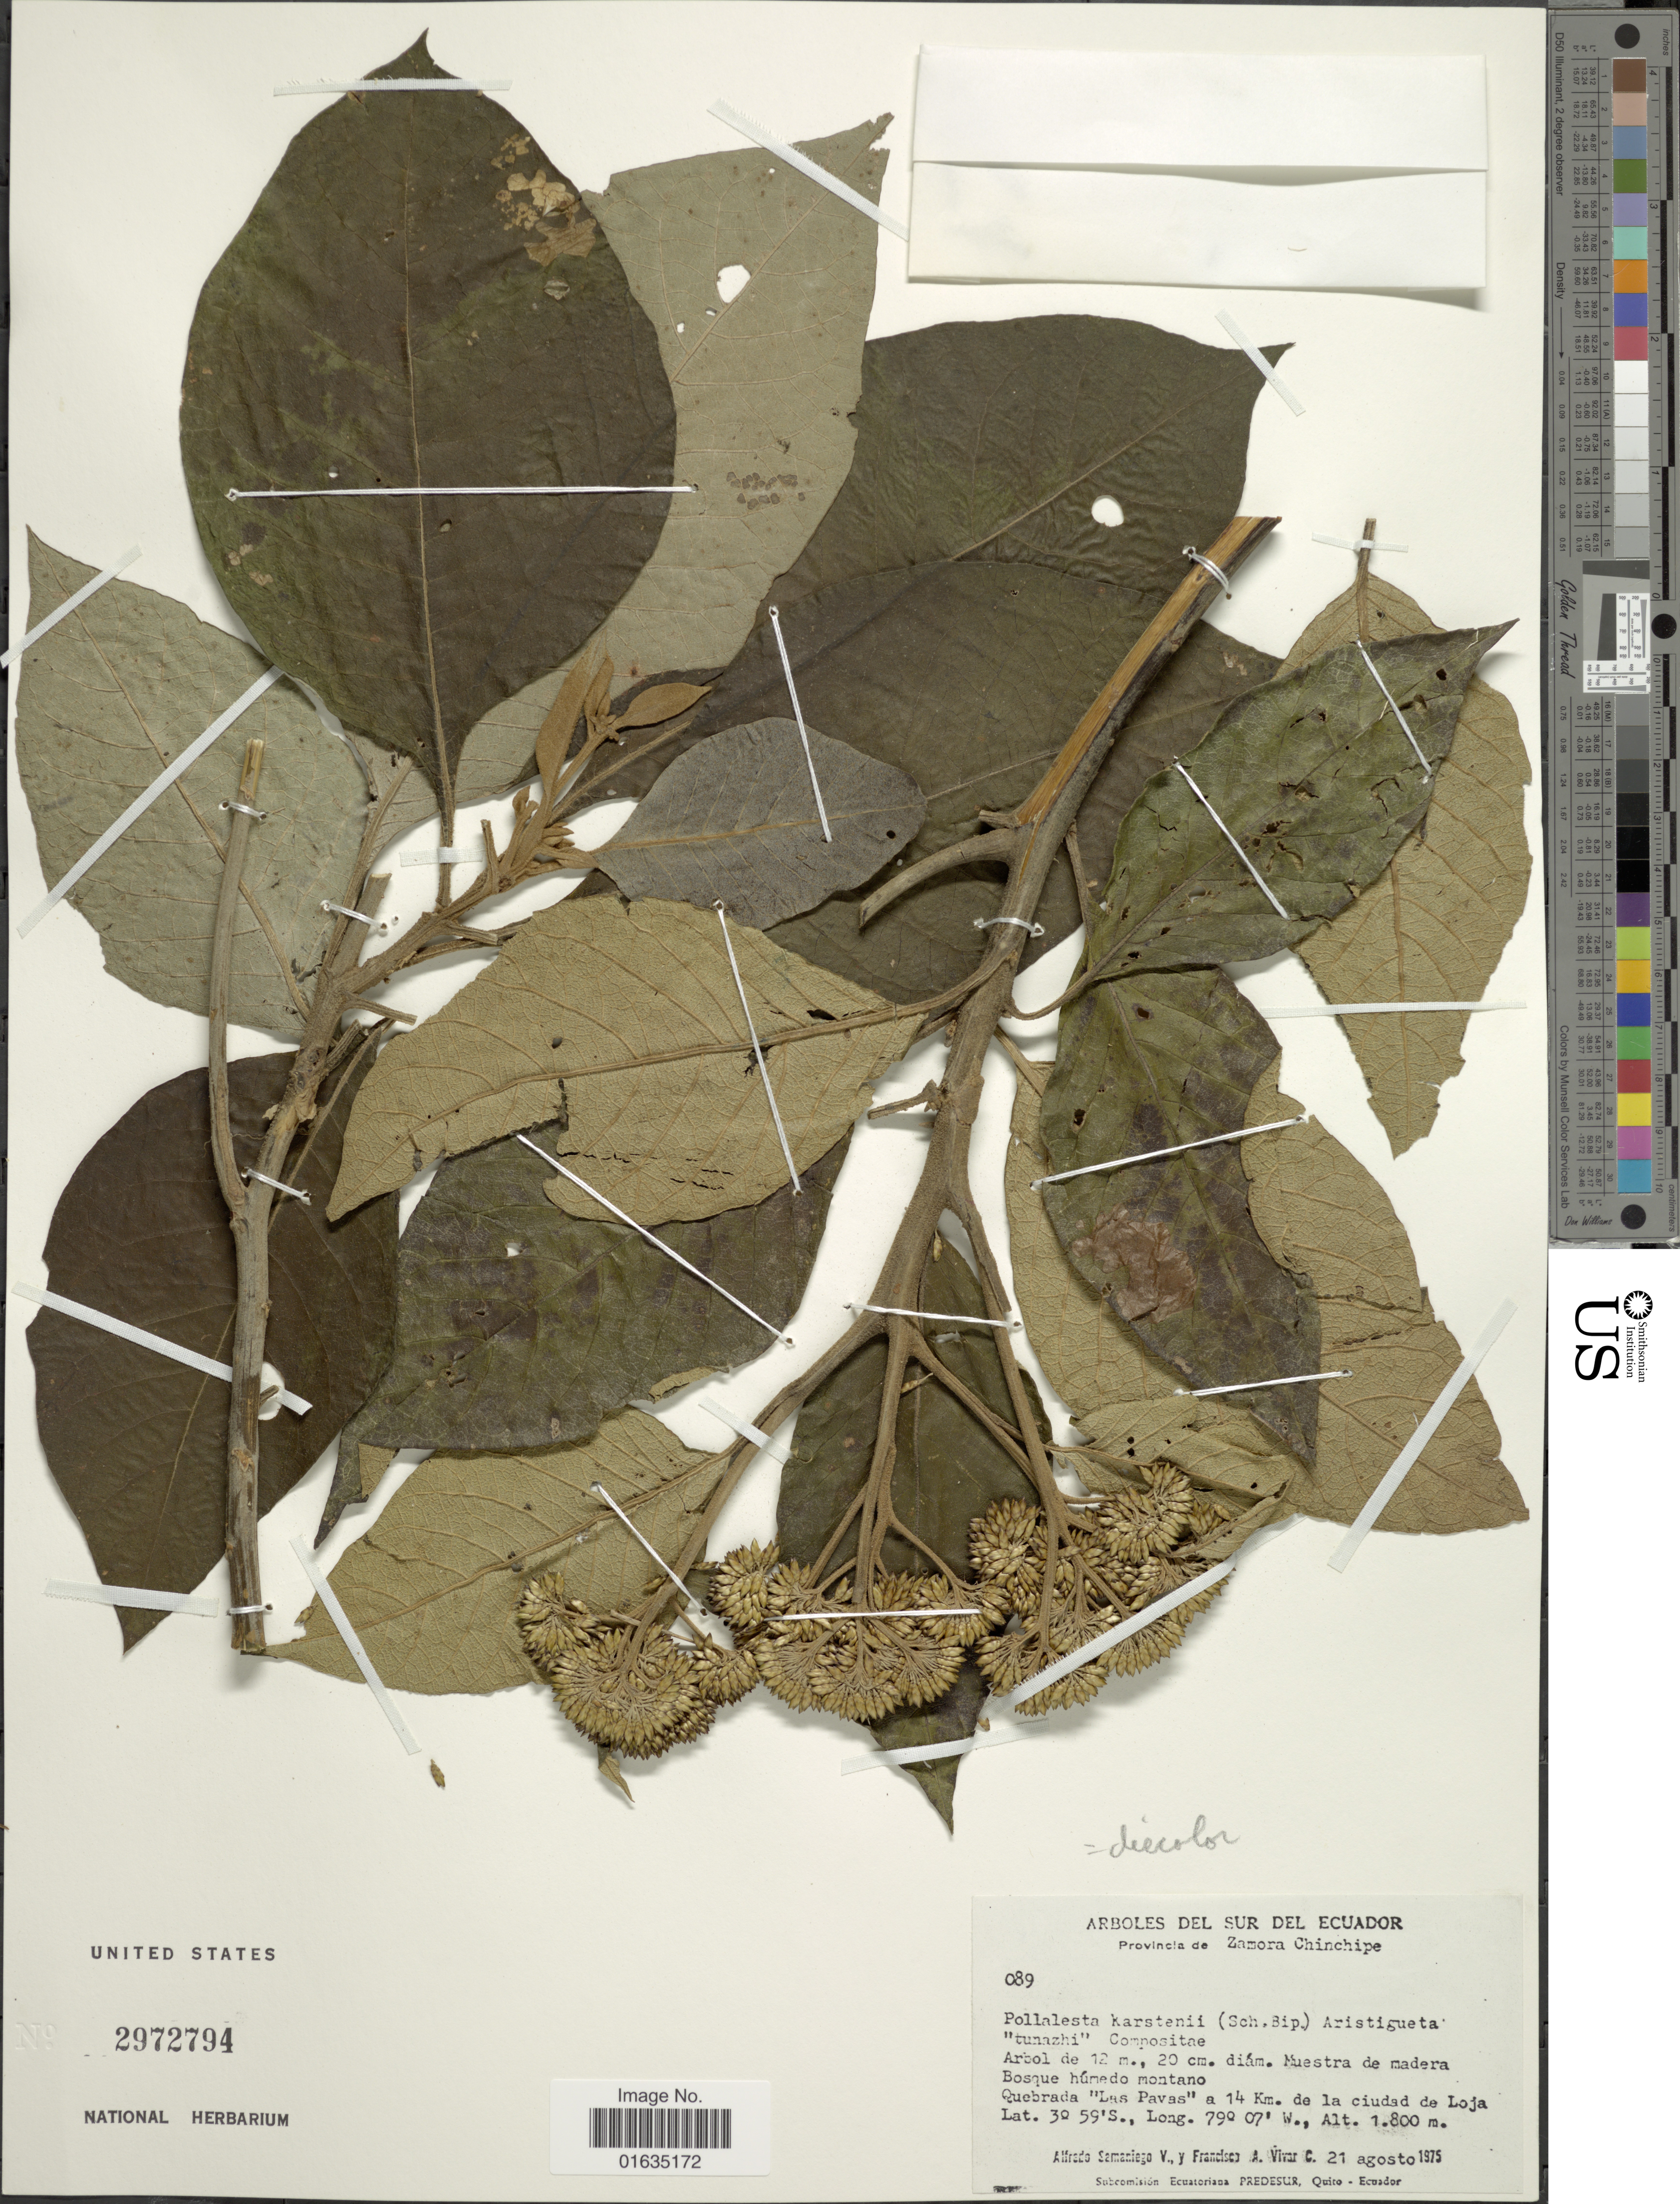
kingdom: Plantae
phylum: Tracheophyta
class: Magnoliopsida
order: Asterales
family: Asteraceae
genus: Pollalesta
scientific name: Pollalesta discolor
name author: (Kunth) Aristeg.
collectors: A. V. Samaniego & F. A. Vivar C.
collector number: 089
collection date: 1975-08-21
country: Ecuador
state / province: Zamora-Chinchipe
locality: Sur del Ecuador, Provincia de Zamora Chinchipe, Quebrada Las Pavas a 14 km. de la ciudad de Loja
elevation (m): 1800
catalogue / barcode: US 2972794